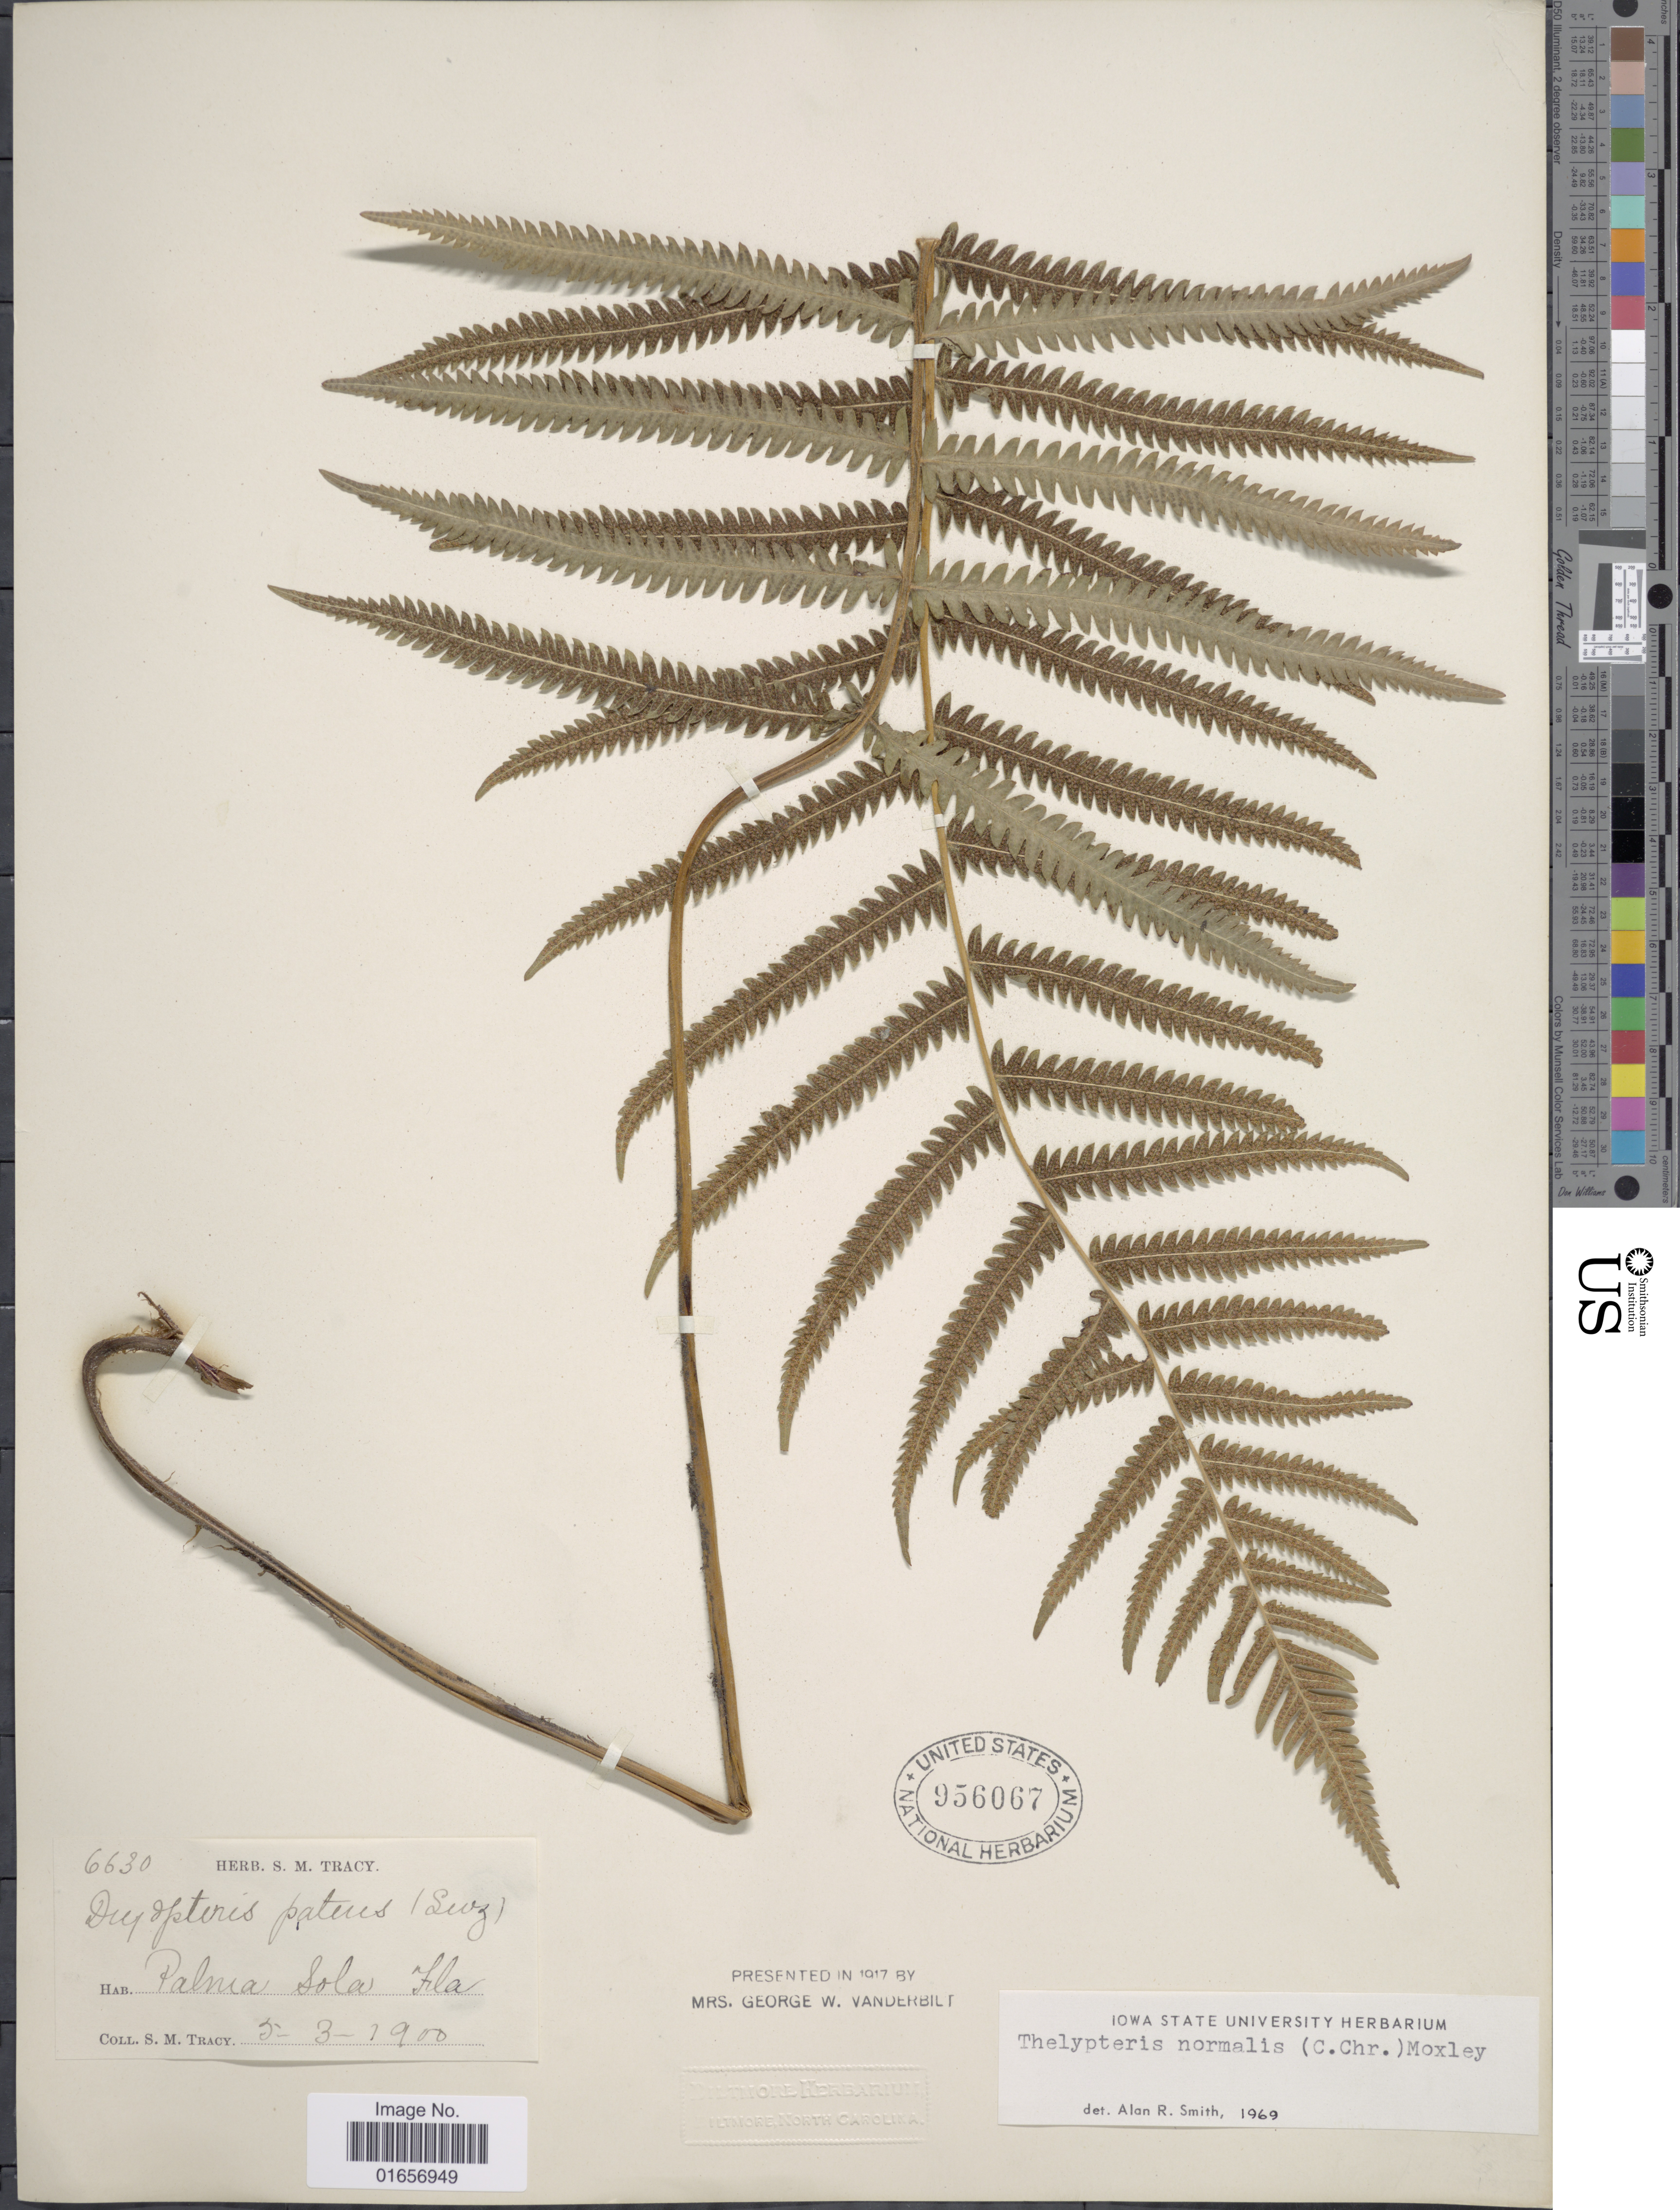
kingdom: Plantae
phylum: Tracheophyta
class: Polypodiopsida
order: Polypodiales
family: Thelypteridaceae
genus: Christella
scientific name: Christella kunthii comb. ined.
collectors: S. M. Tracy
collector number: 6630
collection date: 1900-03-05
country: United States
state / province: Florida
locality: Palma Sola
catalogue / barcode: US 956067